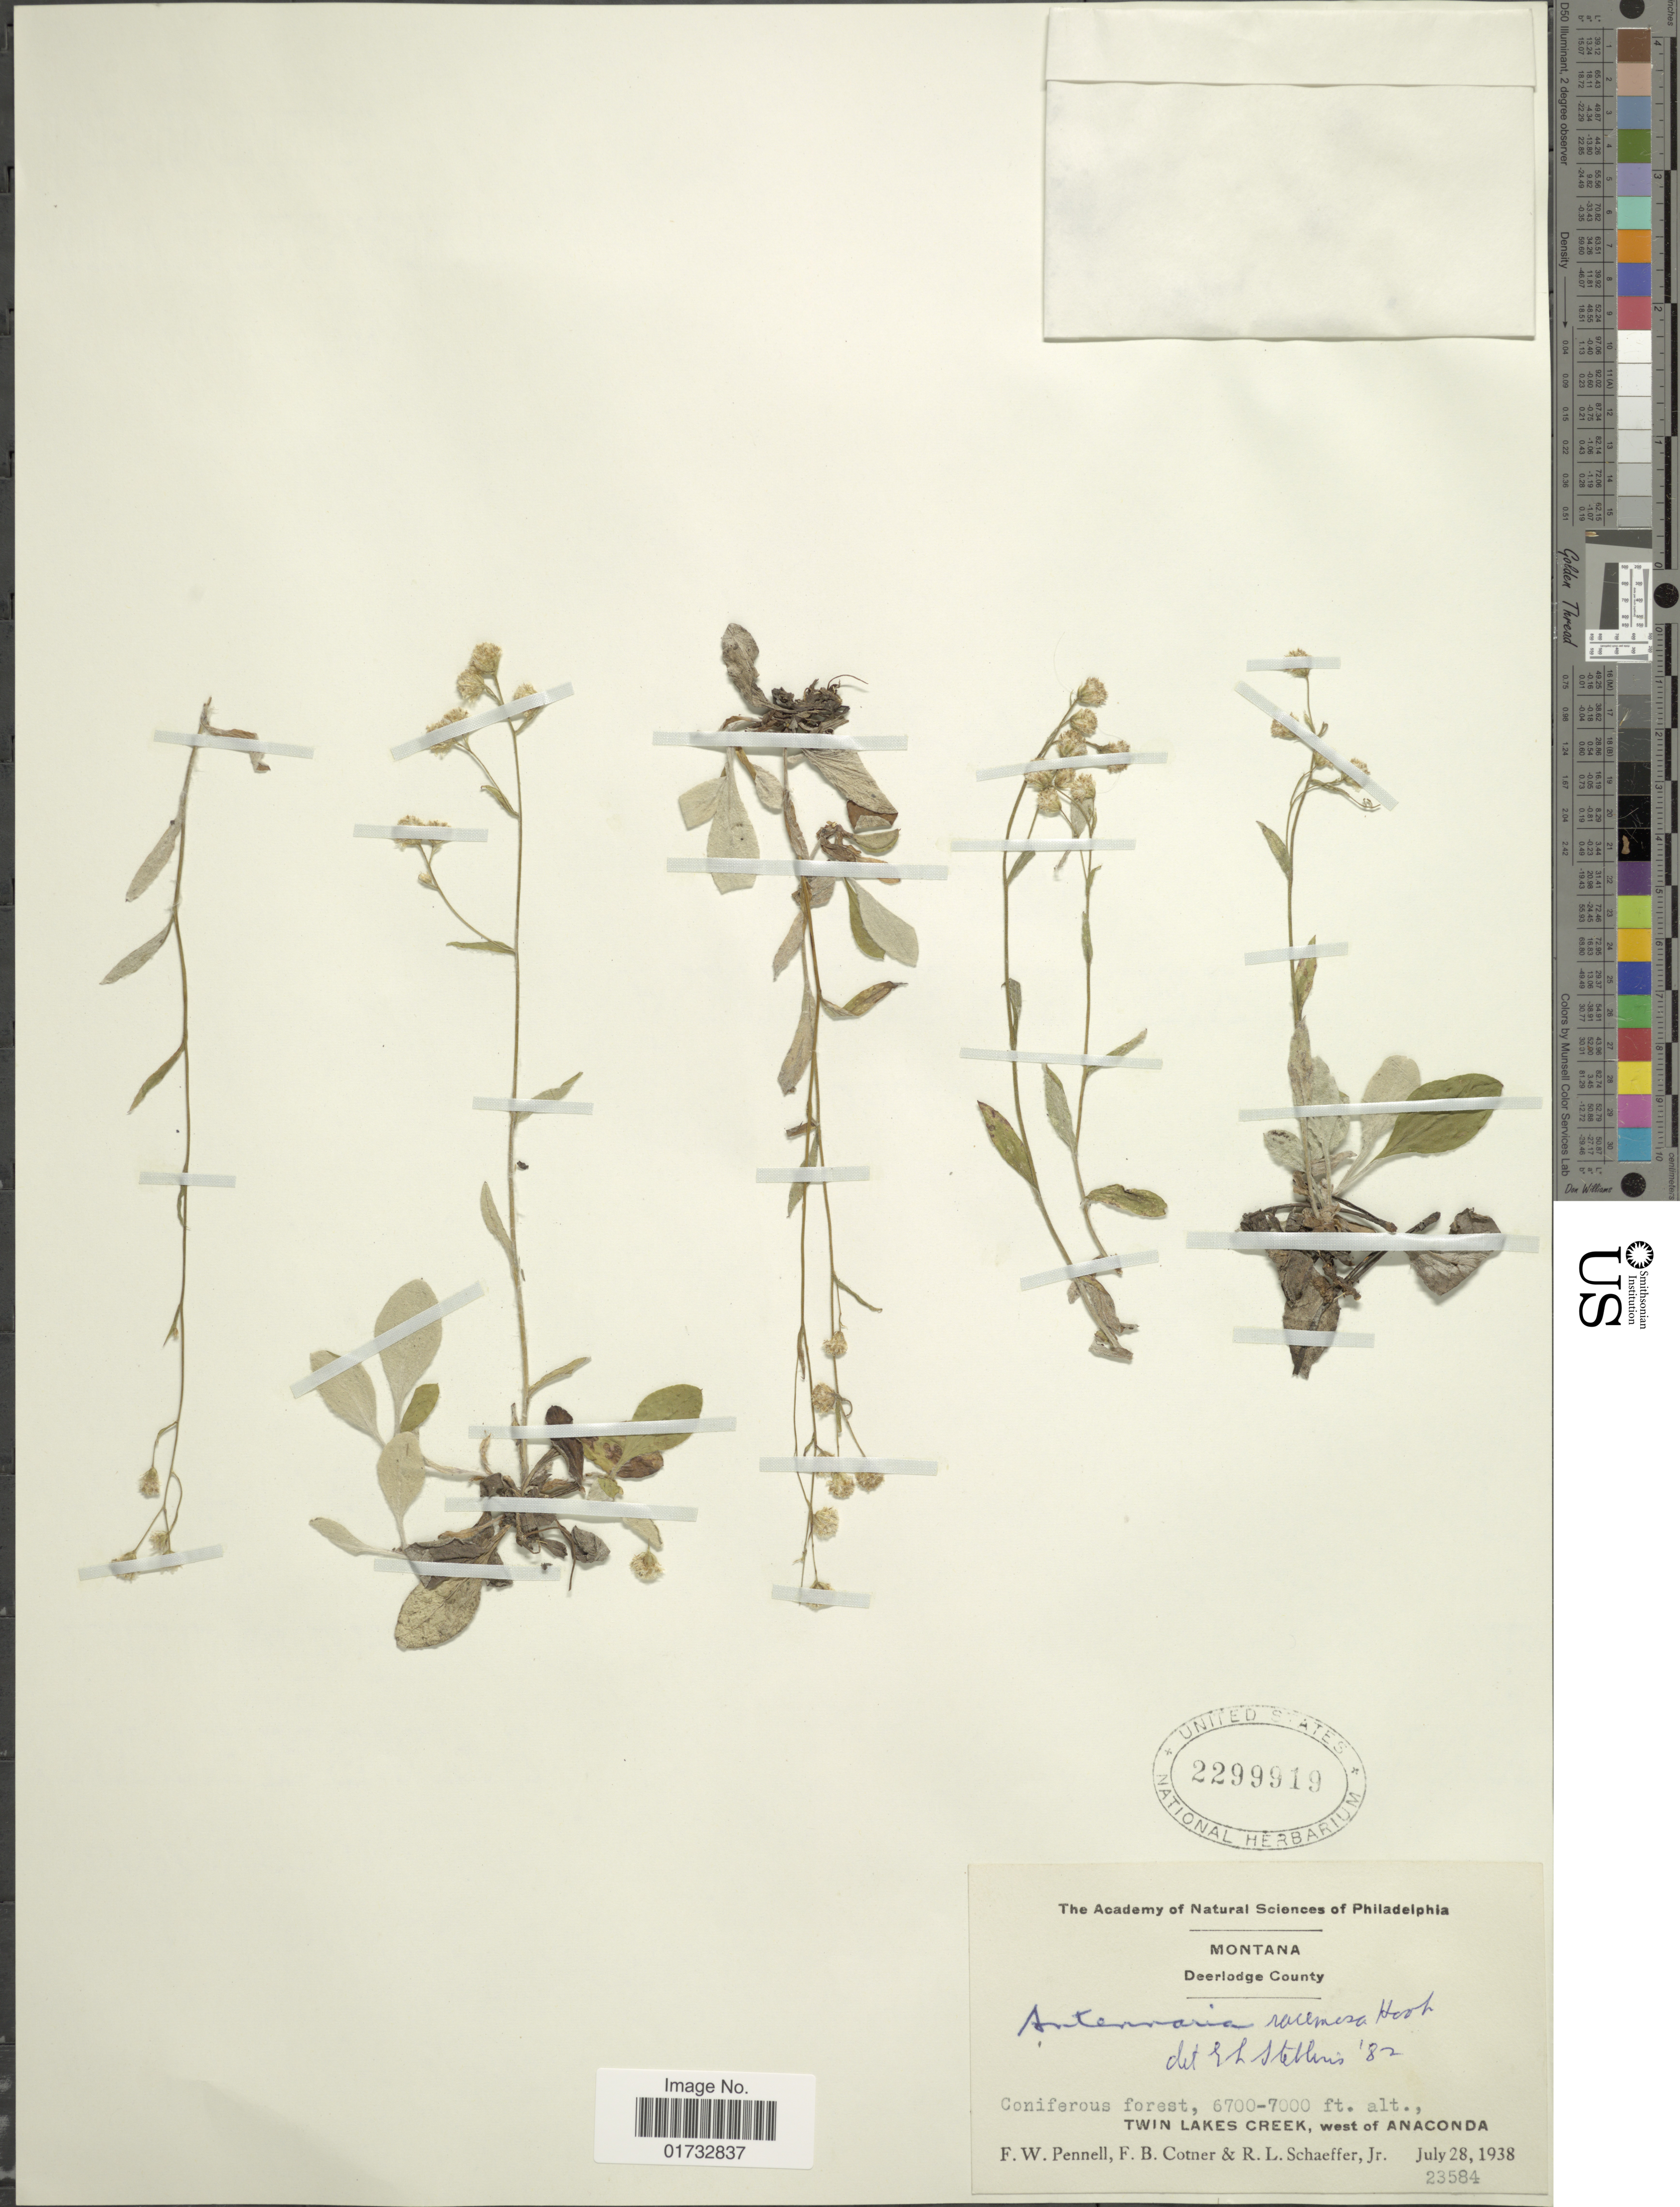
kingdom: Plantae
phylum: Tracheophyta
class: Magnoliopsida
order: Asterales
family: Asteraceae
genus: Antennaria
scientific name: Antennaria racemosa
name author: Hook.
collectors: F. W. Pennell, F. Cotner & R. L. Schaeffer Jr.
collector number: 23584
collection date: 1938-07-28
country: United States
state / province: Montana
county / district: Deer Lodge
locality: Twin Lakes Creek, W of Anaconda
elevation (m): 2042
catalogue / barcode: US 2299919